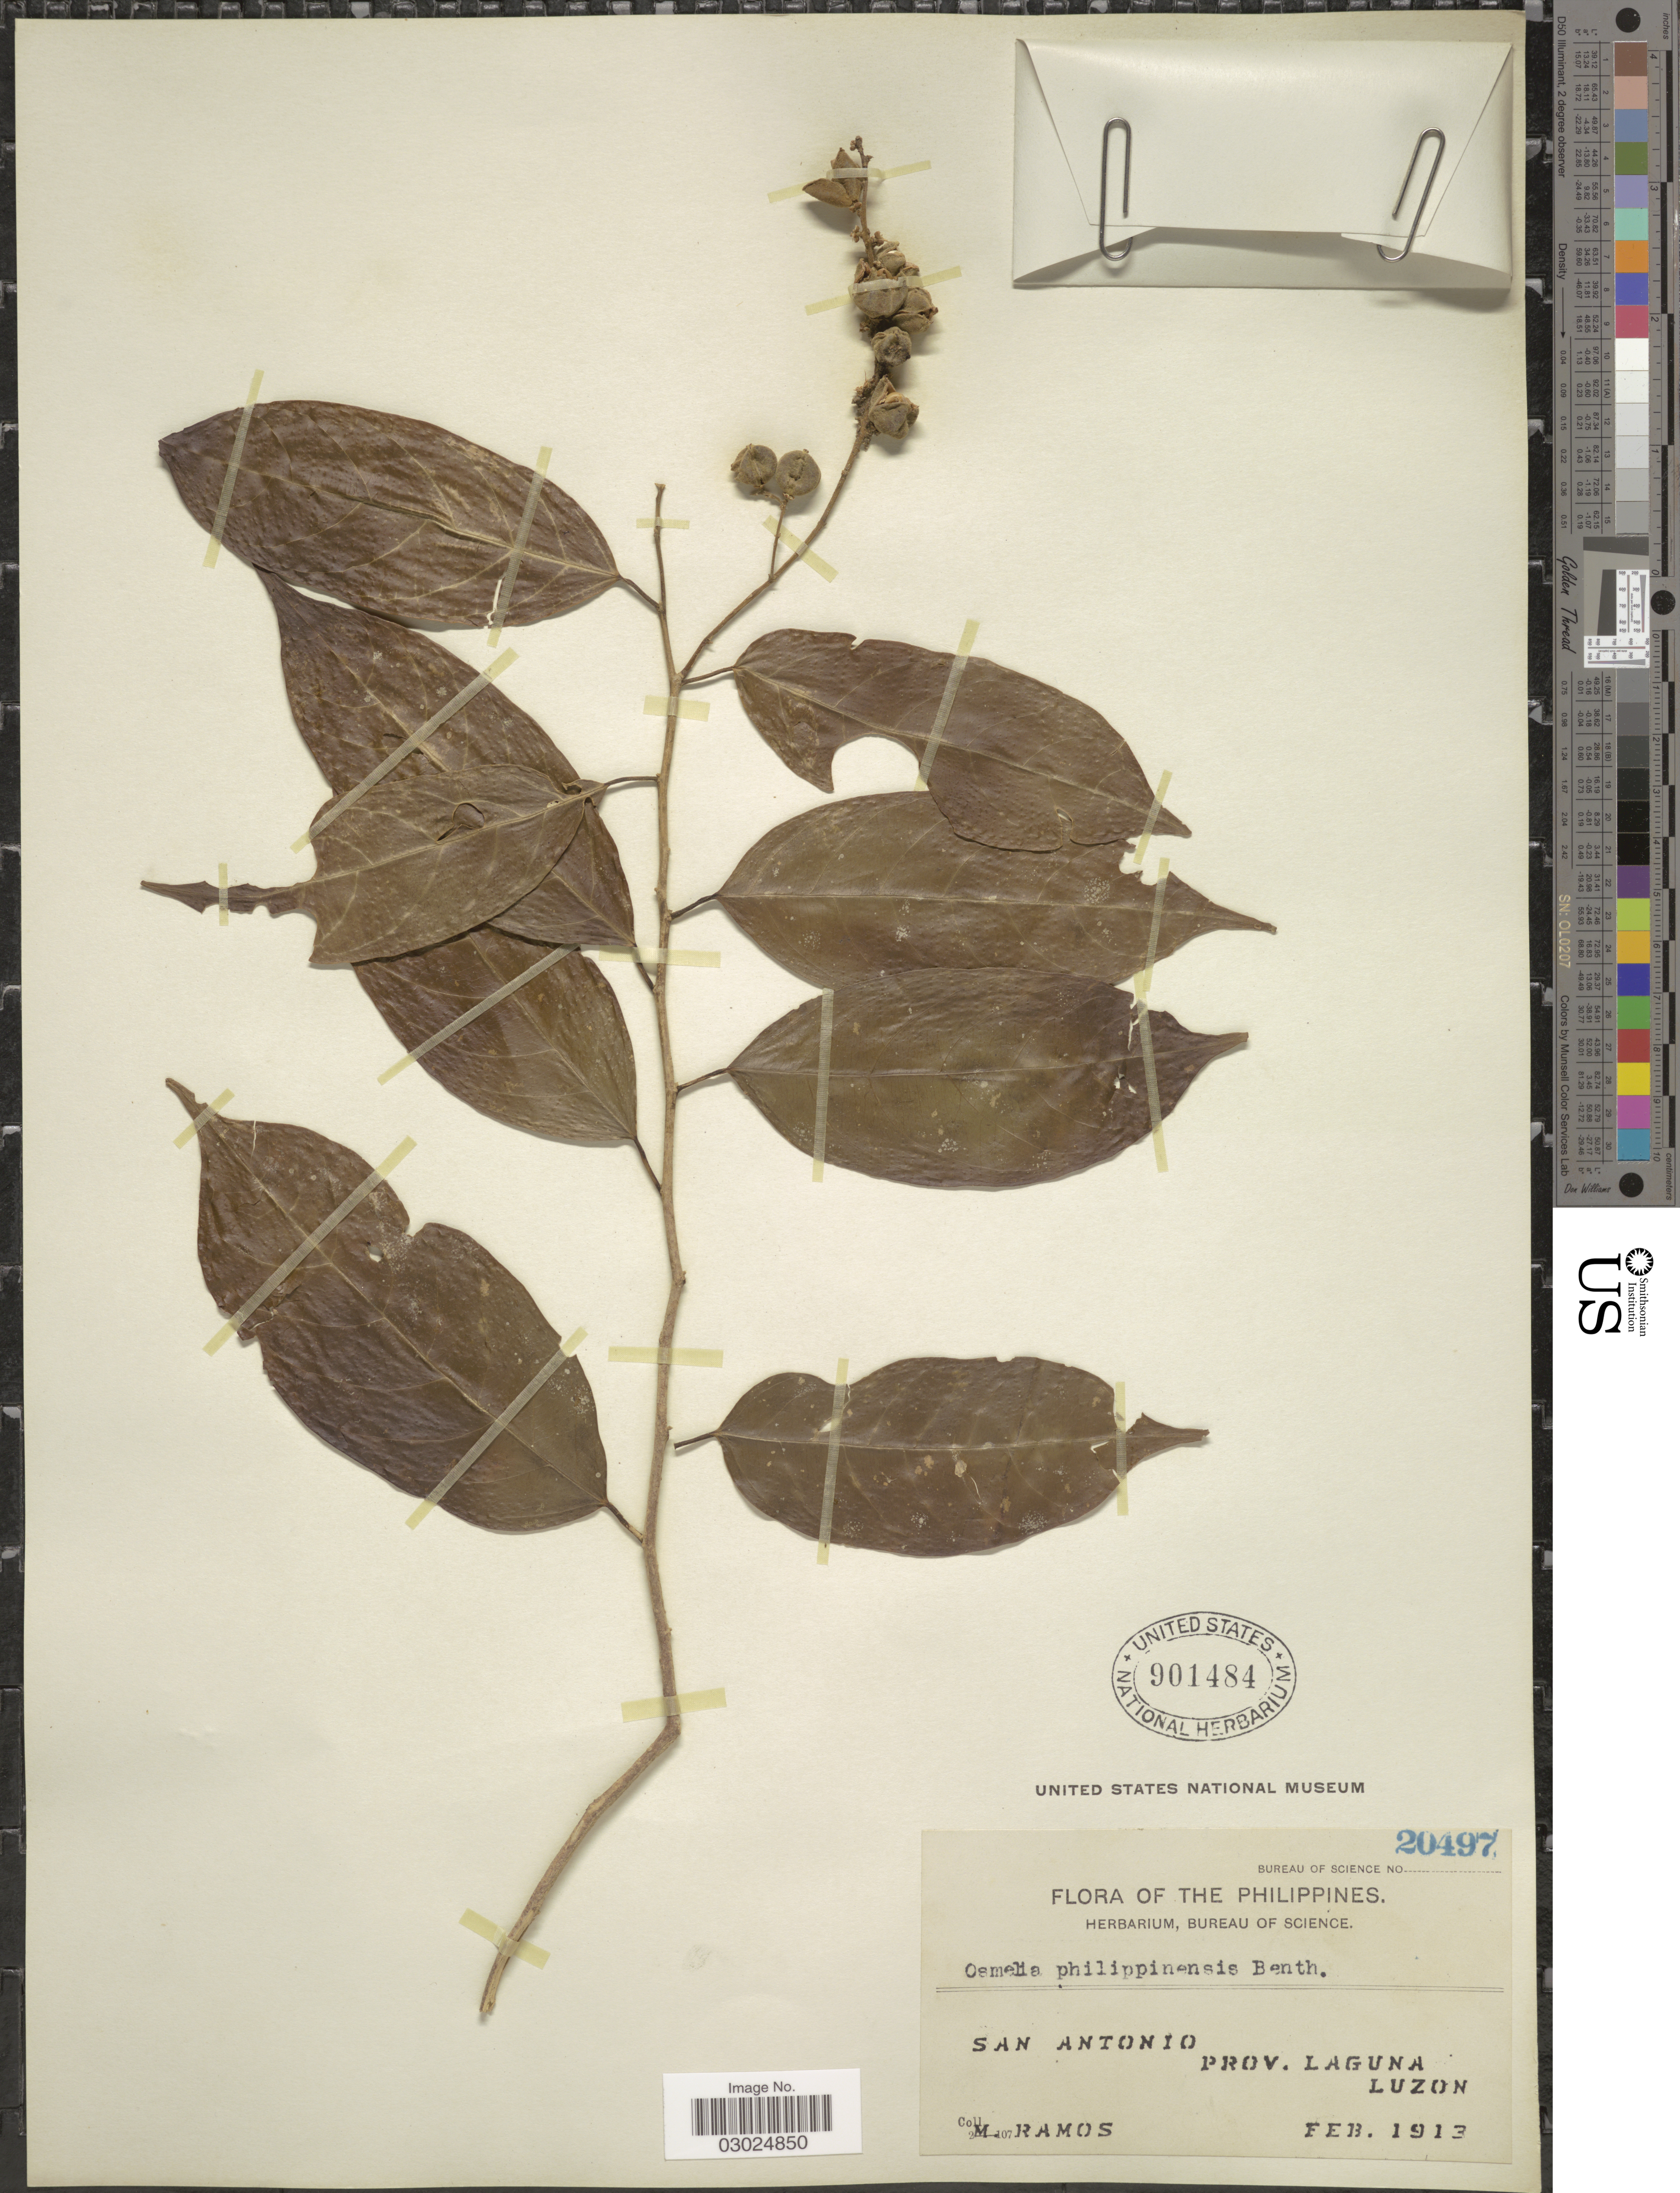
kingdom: Plantae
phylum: Tracheophyta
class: Magnoliopsida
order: Malpighiales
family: Salicaceae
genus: Osmelia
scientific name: Osmelia philippina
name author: (Turcz.) Benth.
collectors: M. Ramos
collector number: Bureau of Science 20497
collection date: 1913-02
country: Philippines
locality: San Antonio, Prov. Laguna, Luzon.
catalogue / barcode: US 901484